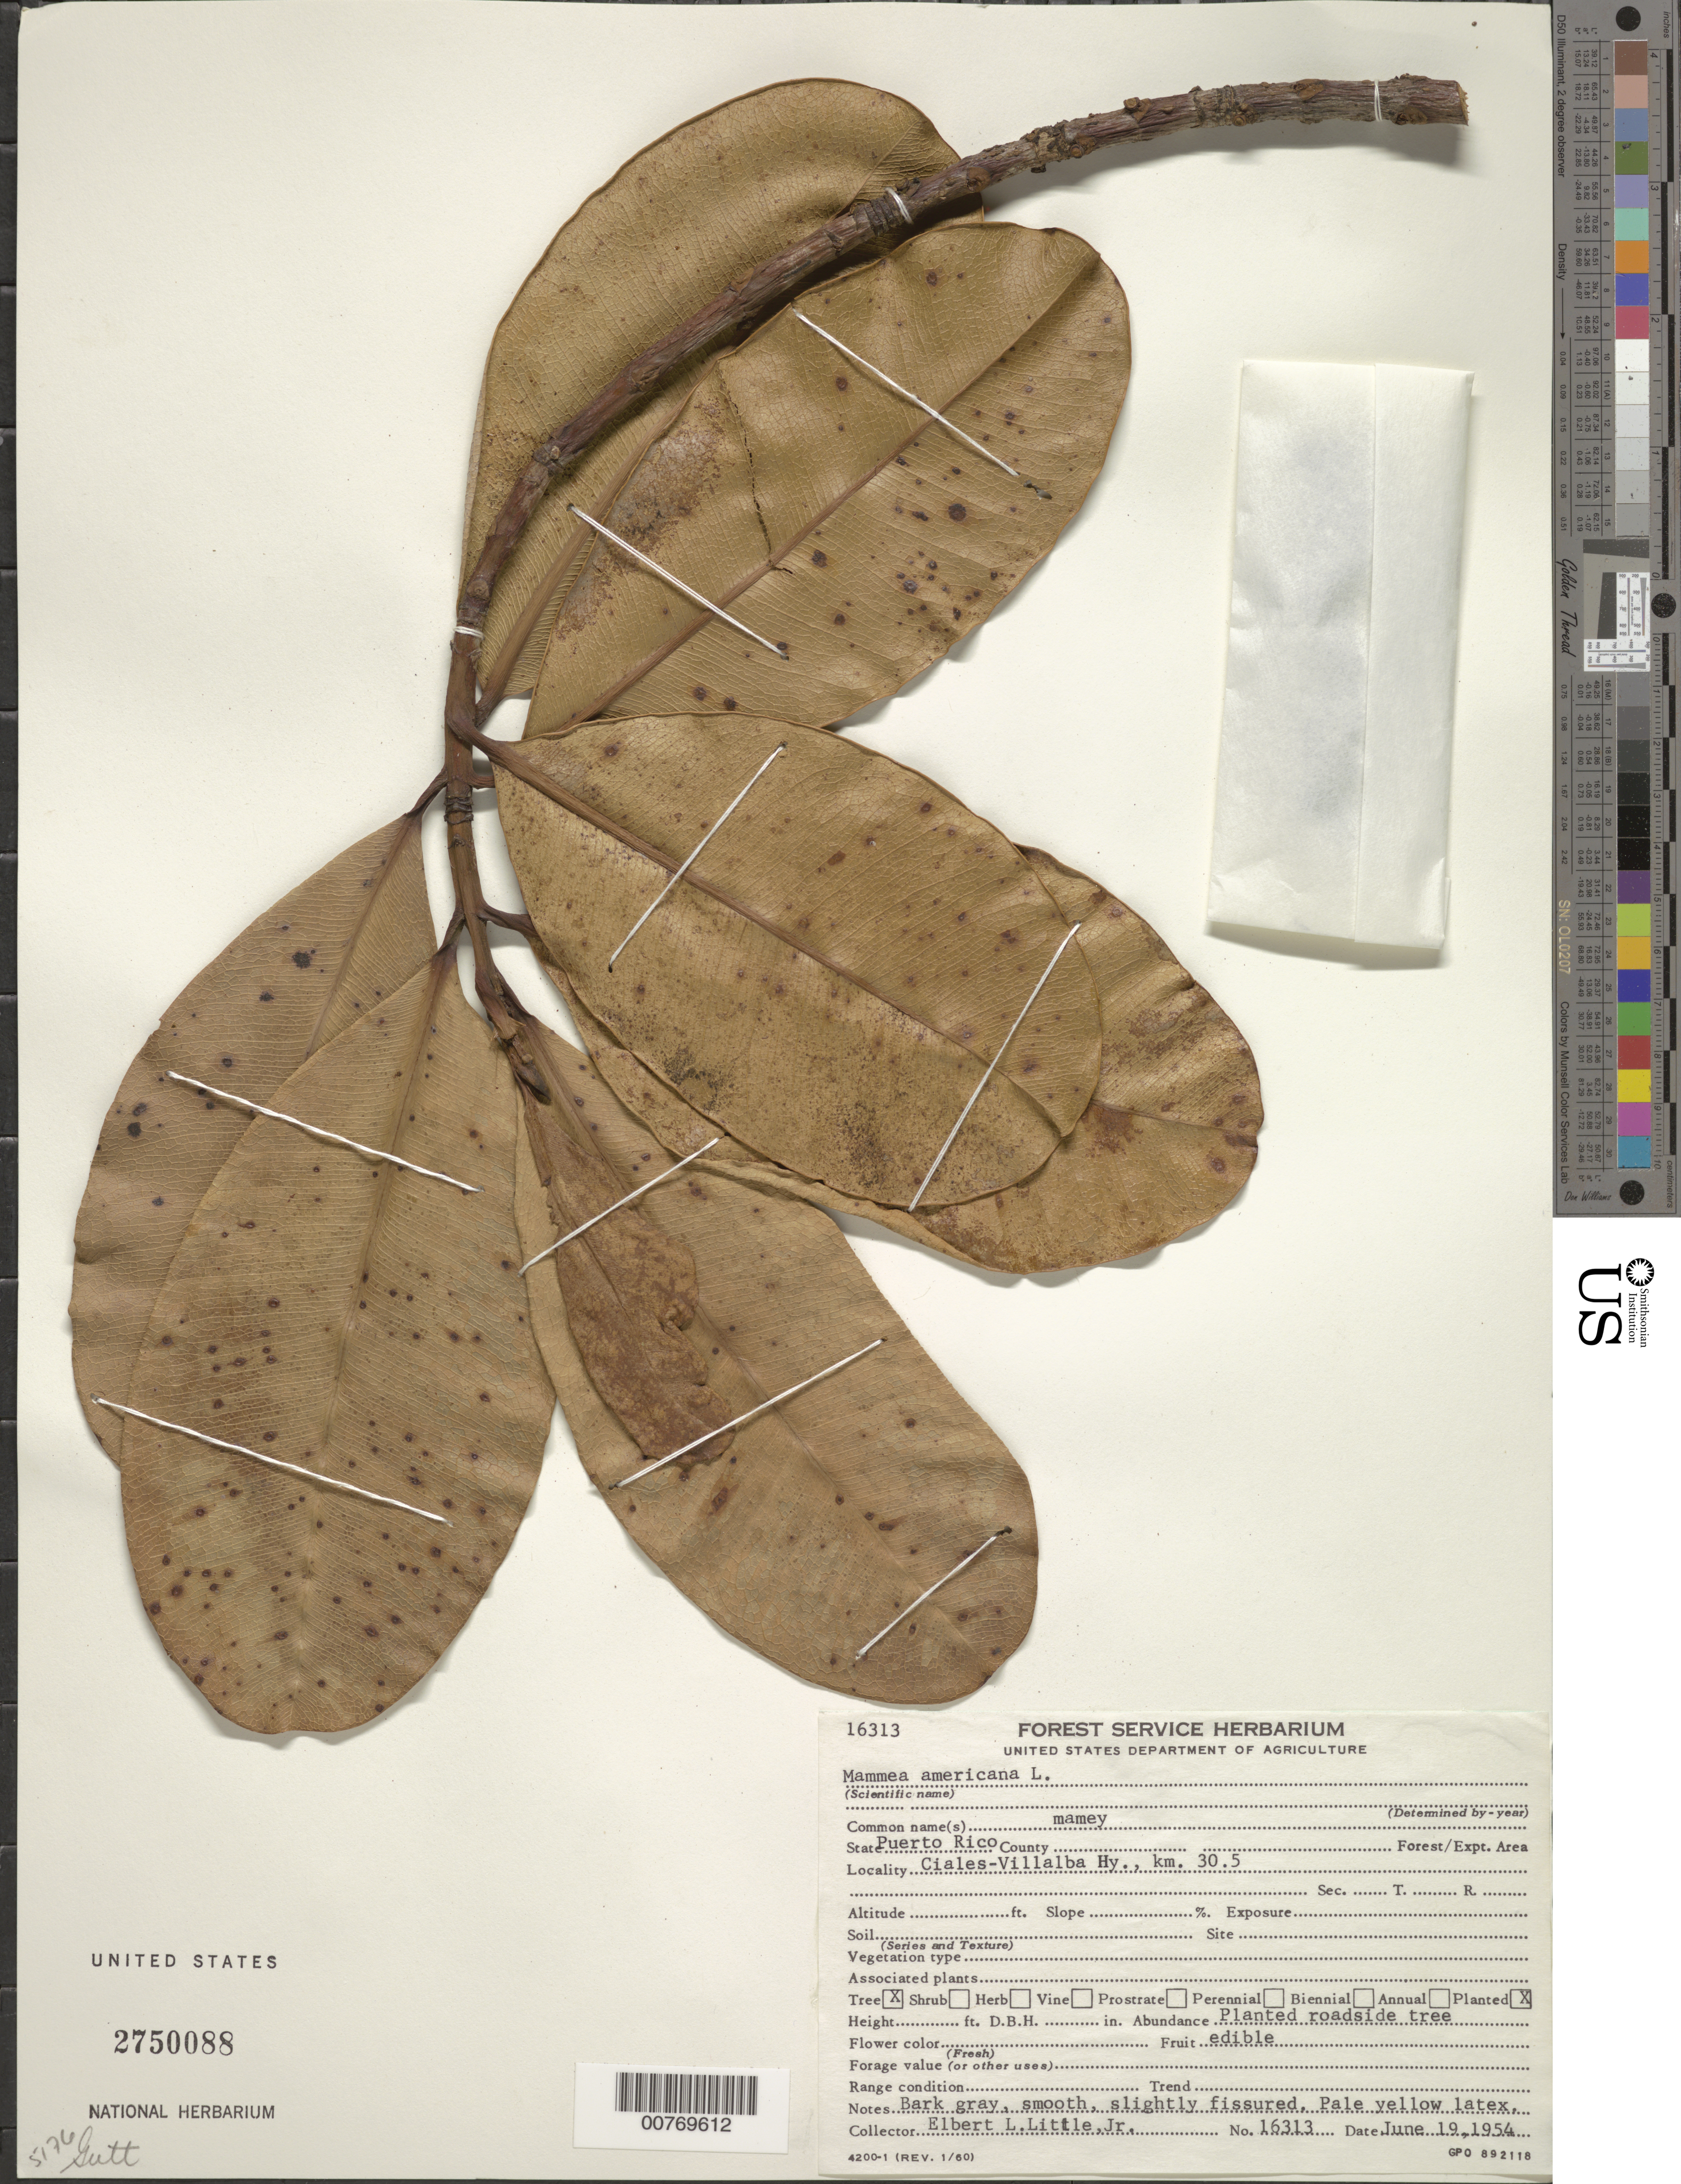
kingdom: Plantae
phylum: Tracheophyta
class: Magnoliopsida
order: Malpighiales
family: Calophyllaceae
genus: Mammea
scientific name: Mammea americana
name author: L.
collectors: E. L. Little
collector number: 16313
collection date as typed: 19 Jun 1954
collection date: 1954-06-19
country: Puerto Rico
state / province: Ciales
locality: Ciales-Villalba Hy., km 30.5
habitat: Roadside.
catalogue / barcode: US 2750088